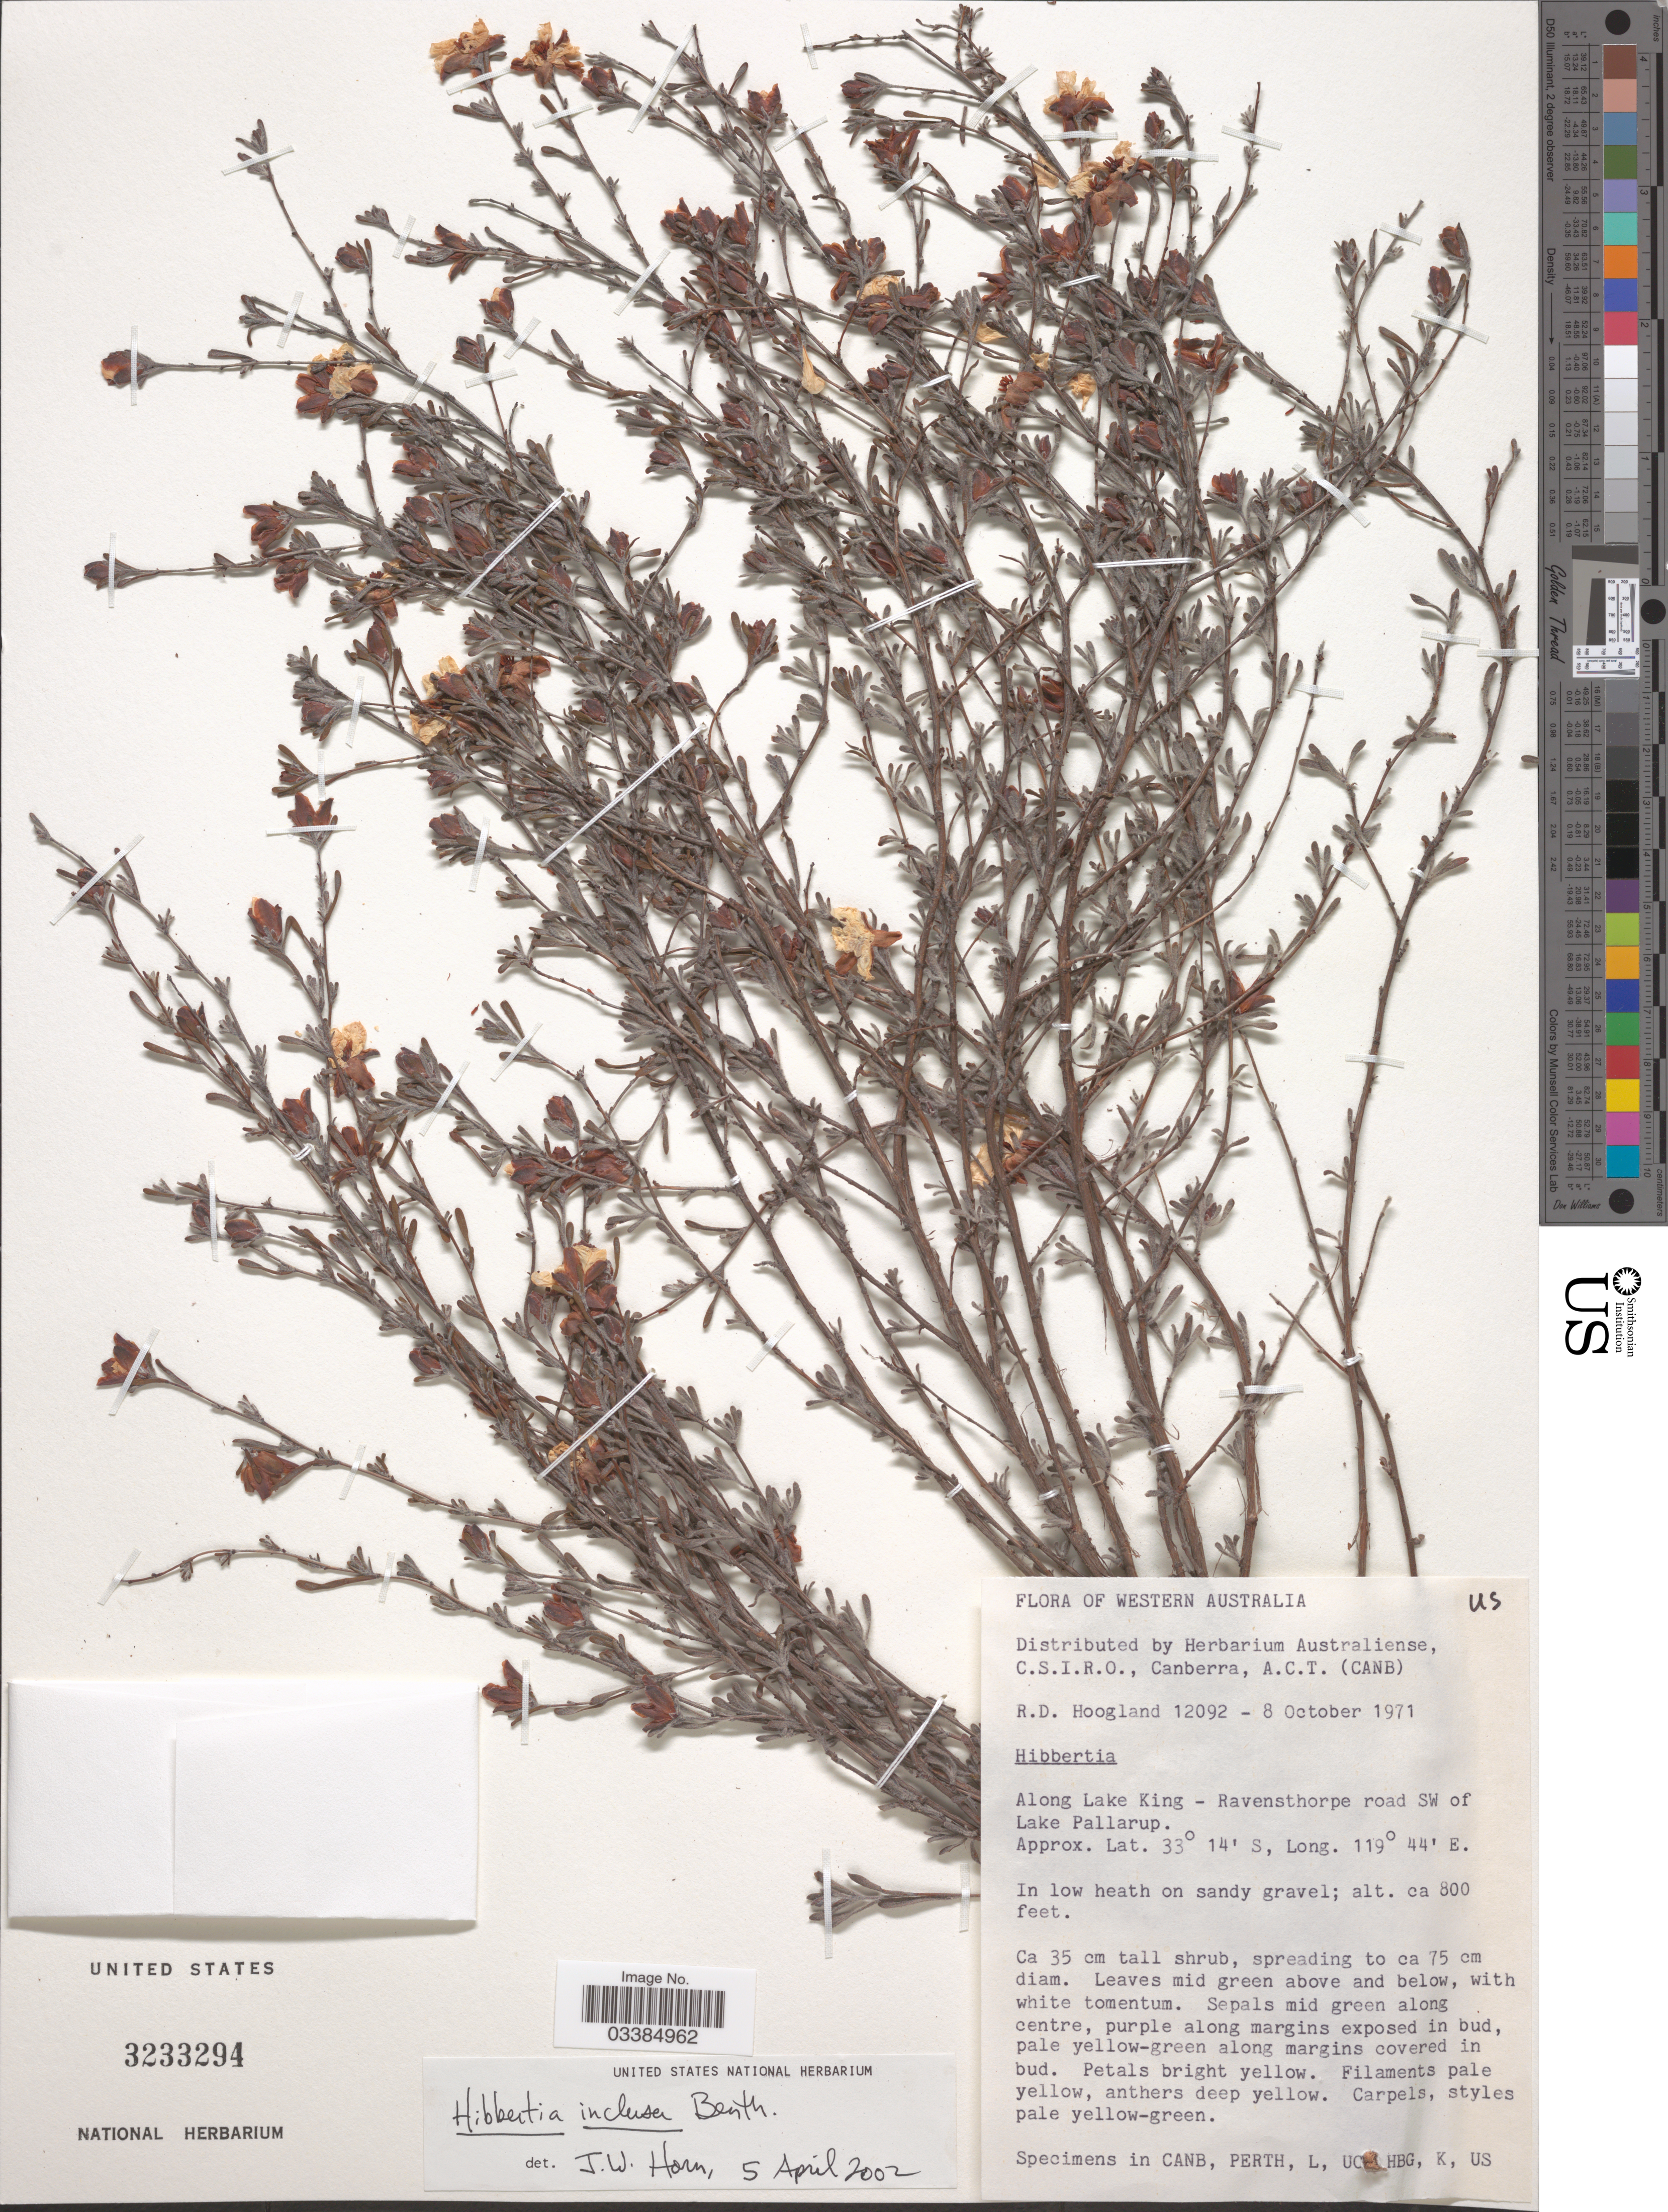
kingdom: Plantae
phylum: Tracheophyta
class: Magnoliopsida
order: Dilleniales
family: Dilleniaceae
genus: Hibbertia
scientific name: Hibbertia inclusa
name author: Benth.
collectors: R. D. Hoogland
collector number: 12092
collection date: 1971-10-08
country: Australia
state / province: Western Australia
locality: Along Lake King - Ravensthorpe road SW of Lake Pallarup.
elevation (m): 244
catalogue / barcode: US 3233294